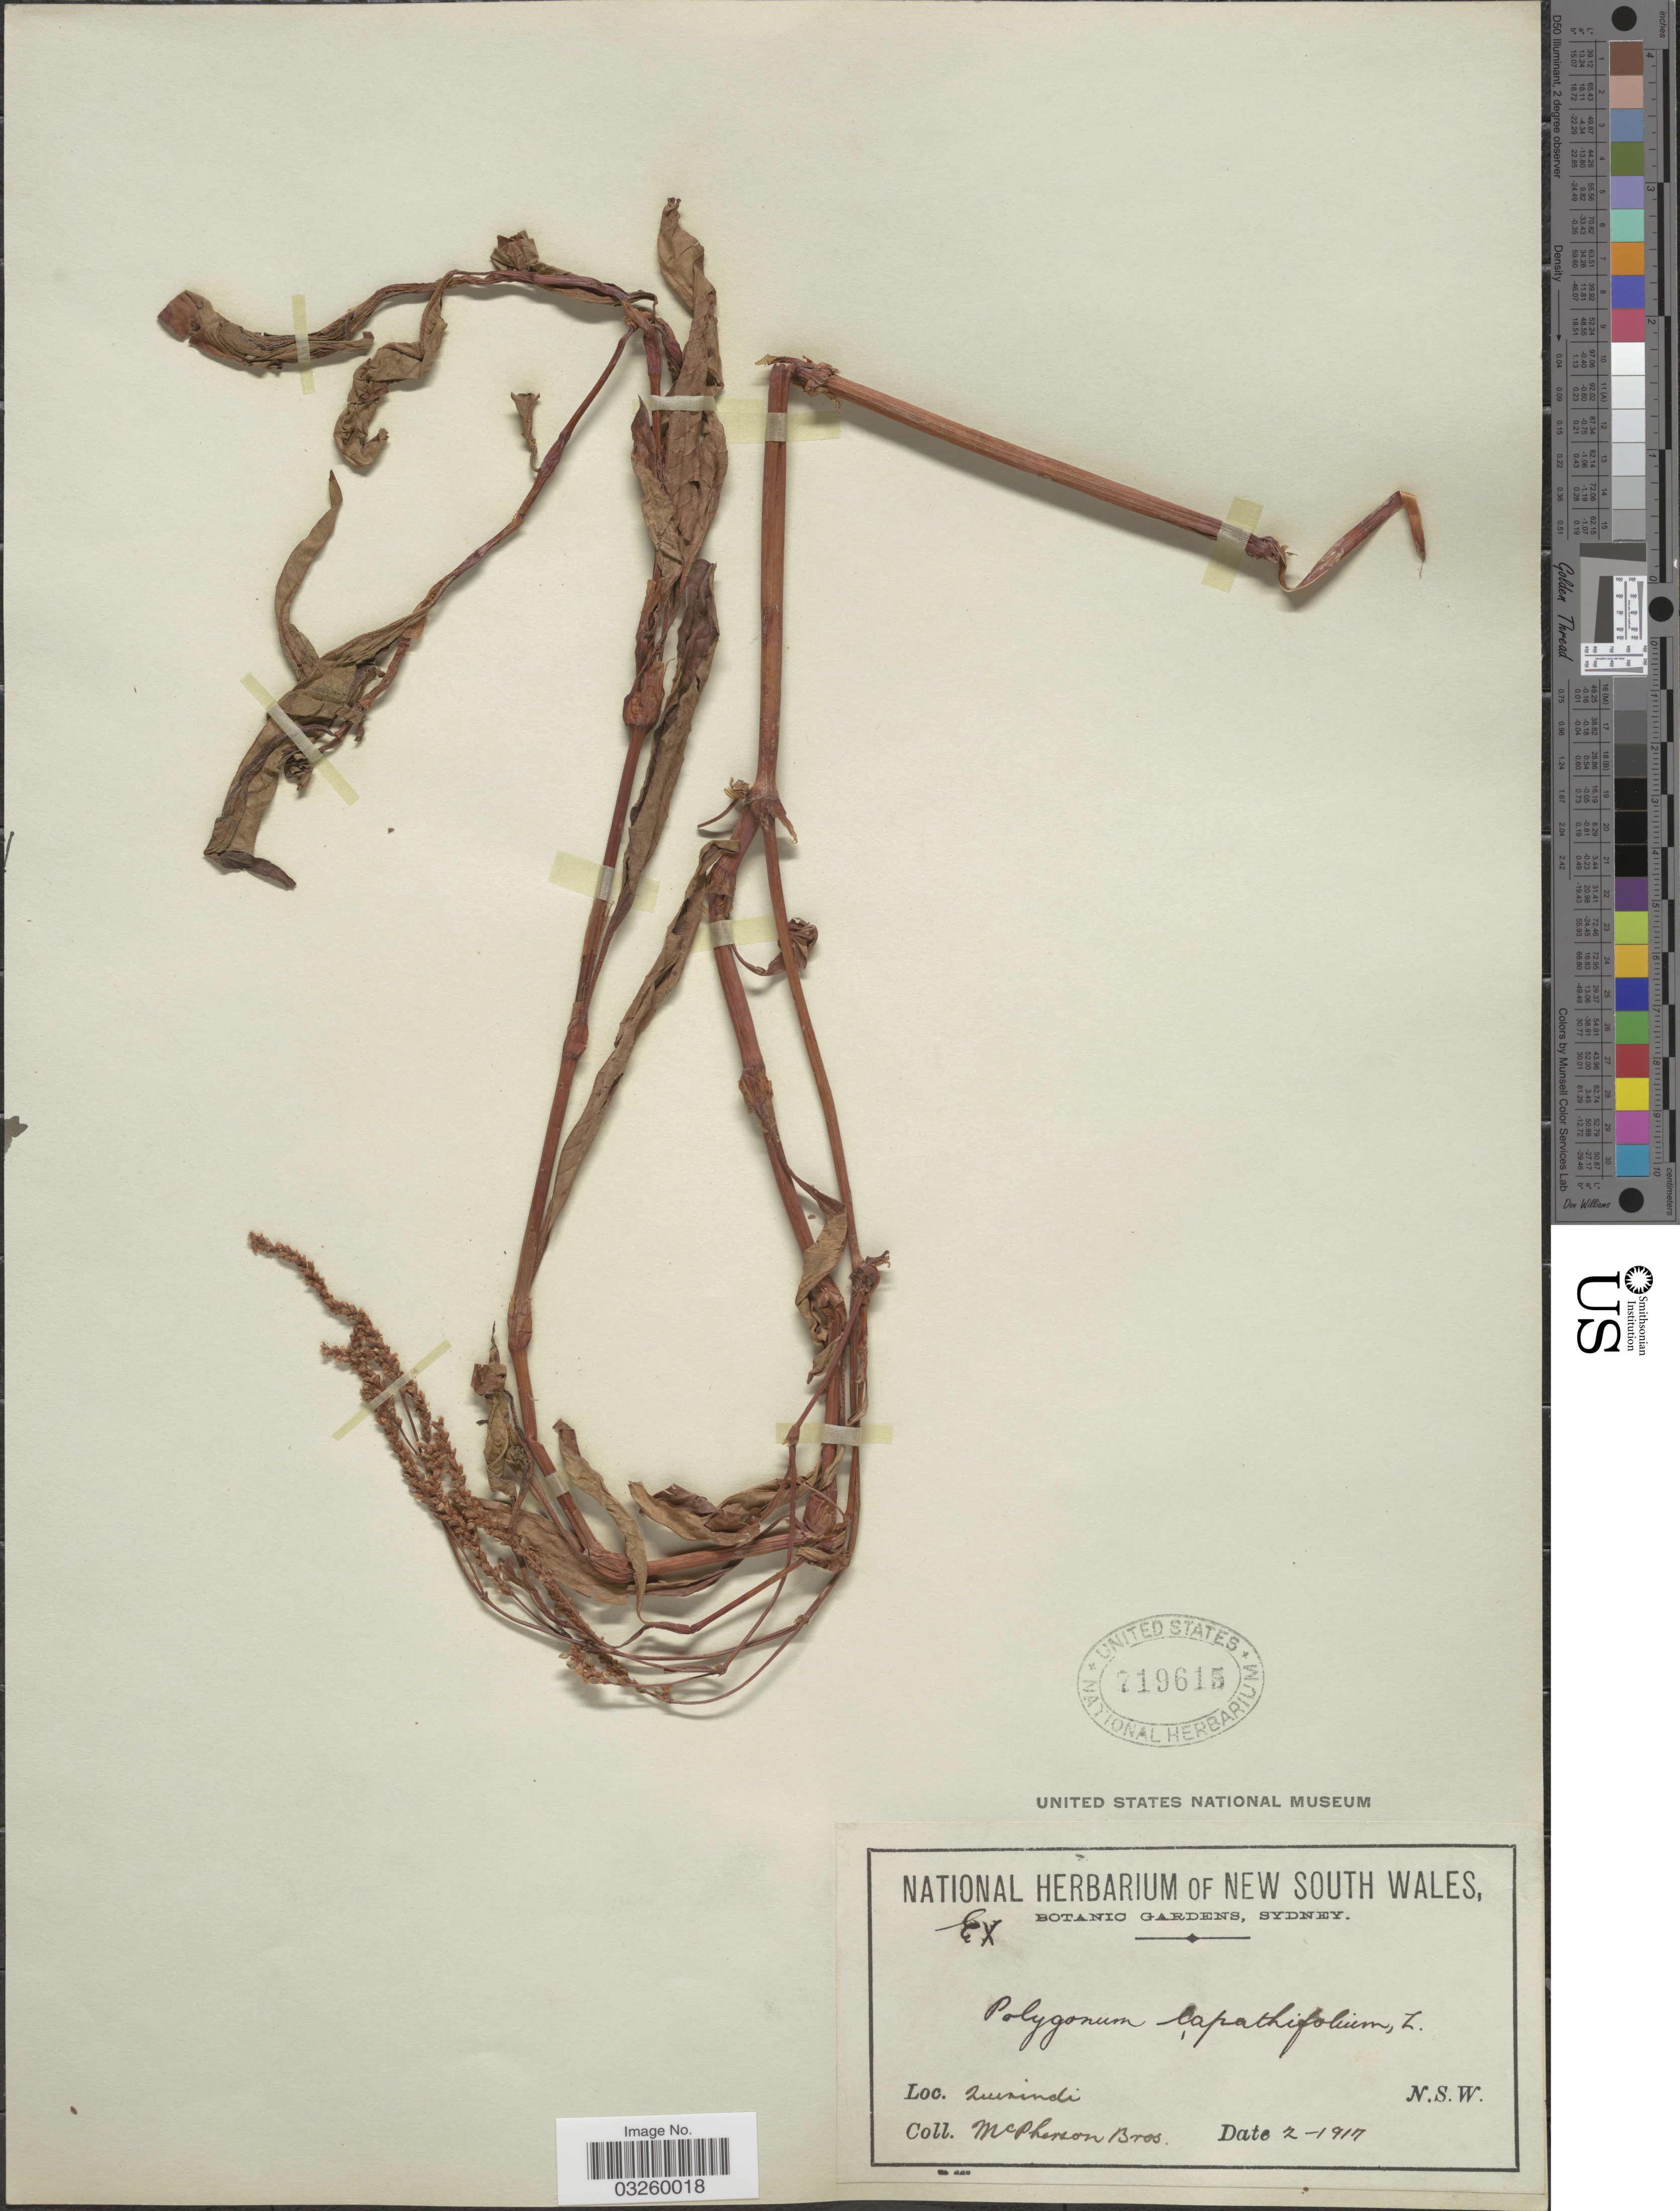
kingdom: Plantae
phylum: Tracheophyta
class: Magnoliopsida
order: Caryophyllales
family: Polygonaceae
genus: Polygonum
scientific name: Polygonum lapathifolium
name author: L.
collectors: McPherson Bros.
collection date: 1917-02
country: Australia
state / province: New South Wales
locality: Quirindi.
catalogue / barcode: US 719615